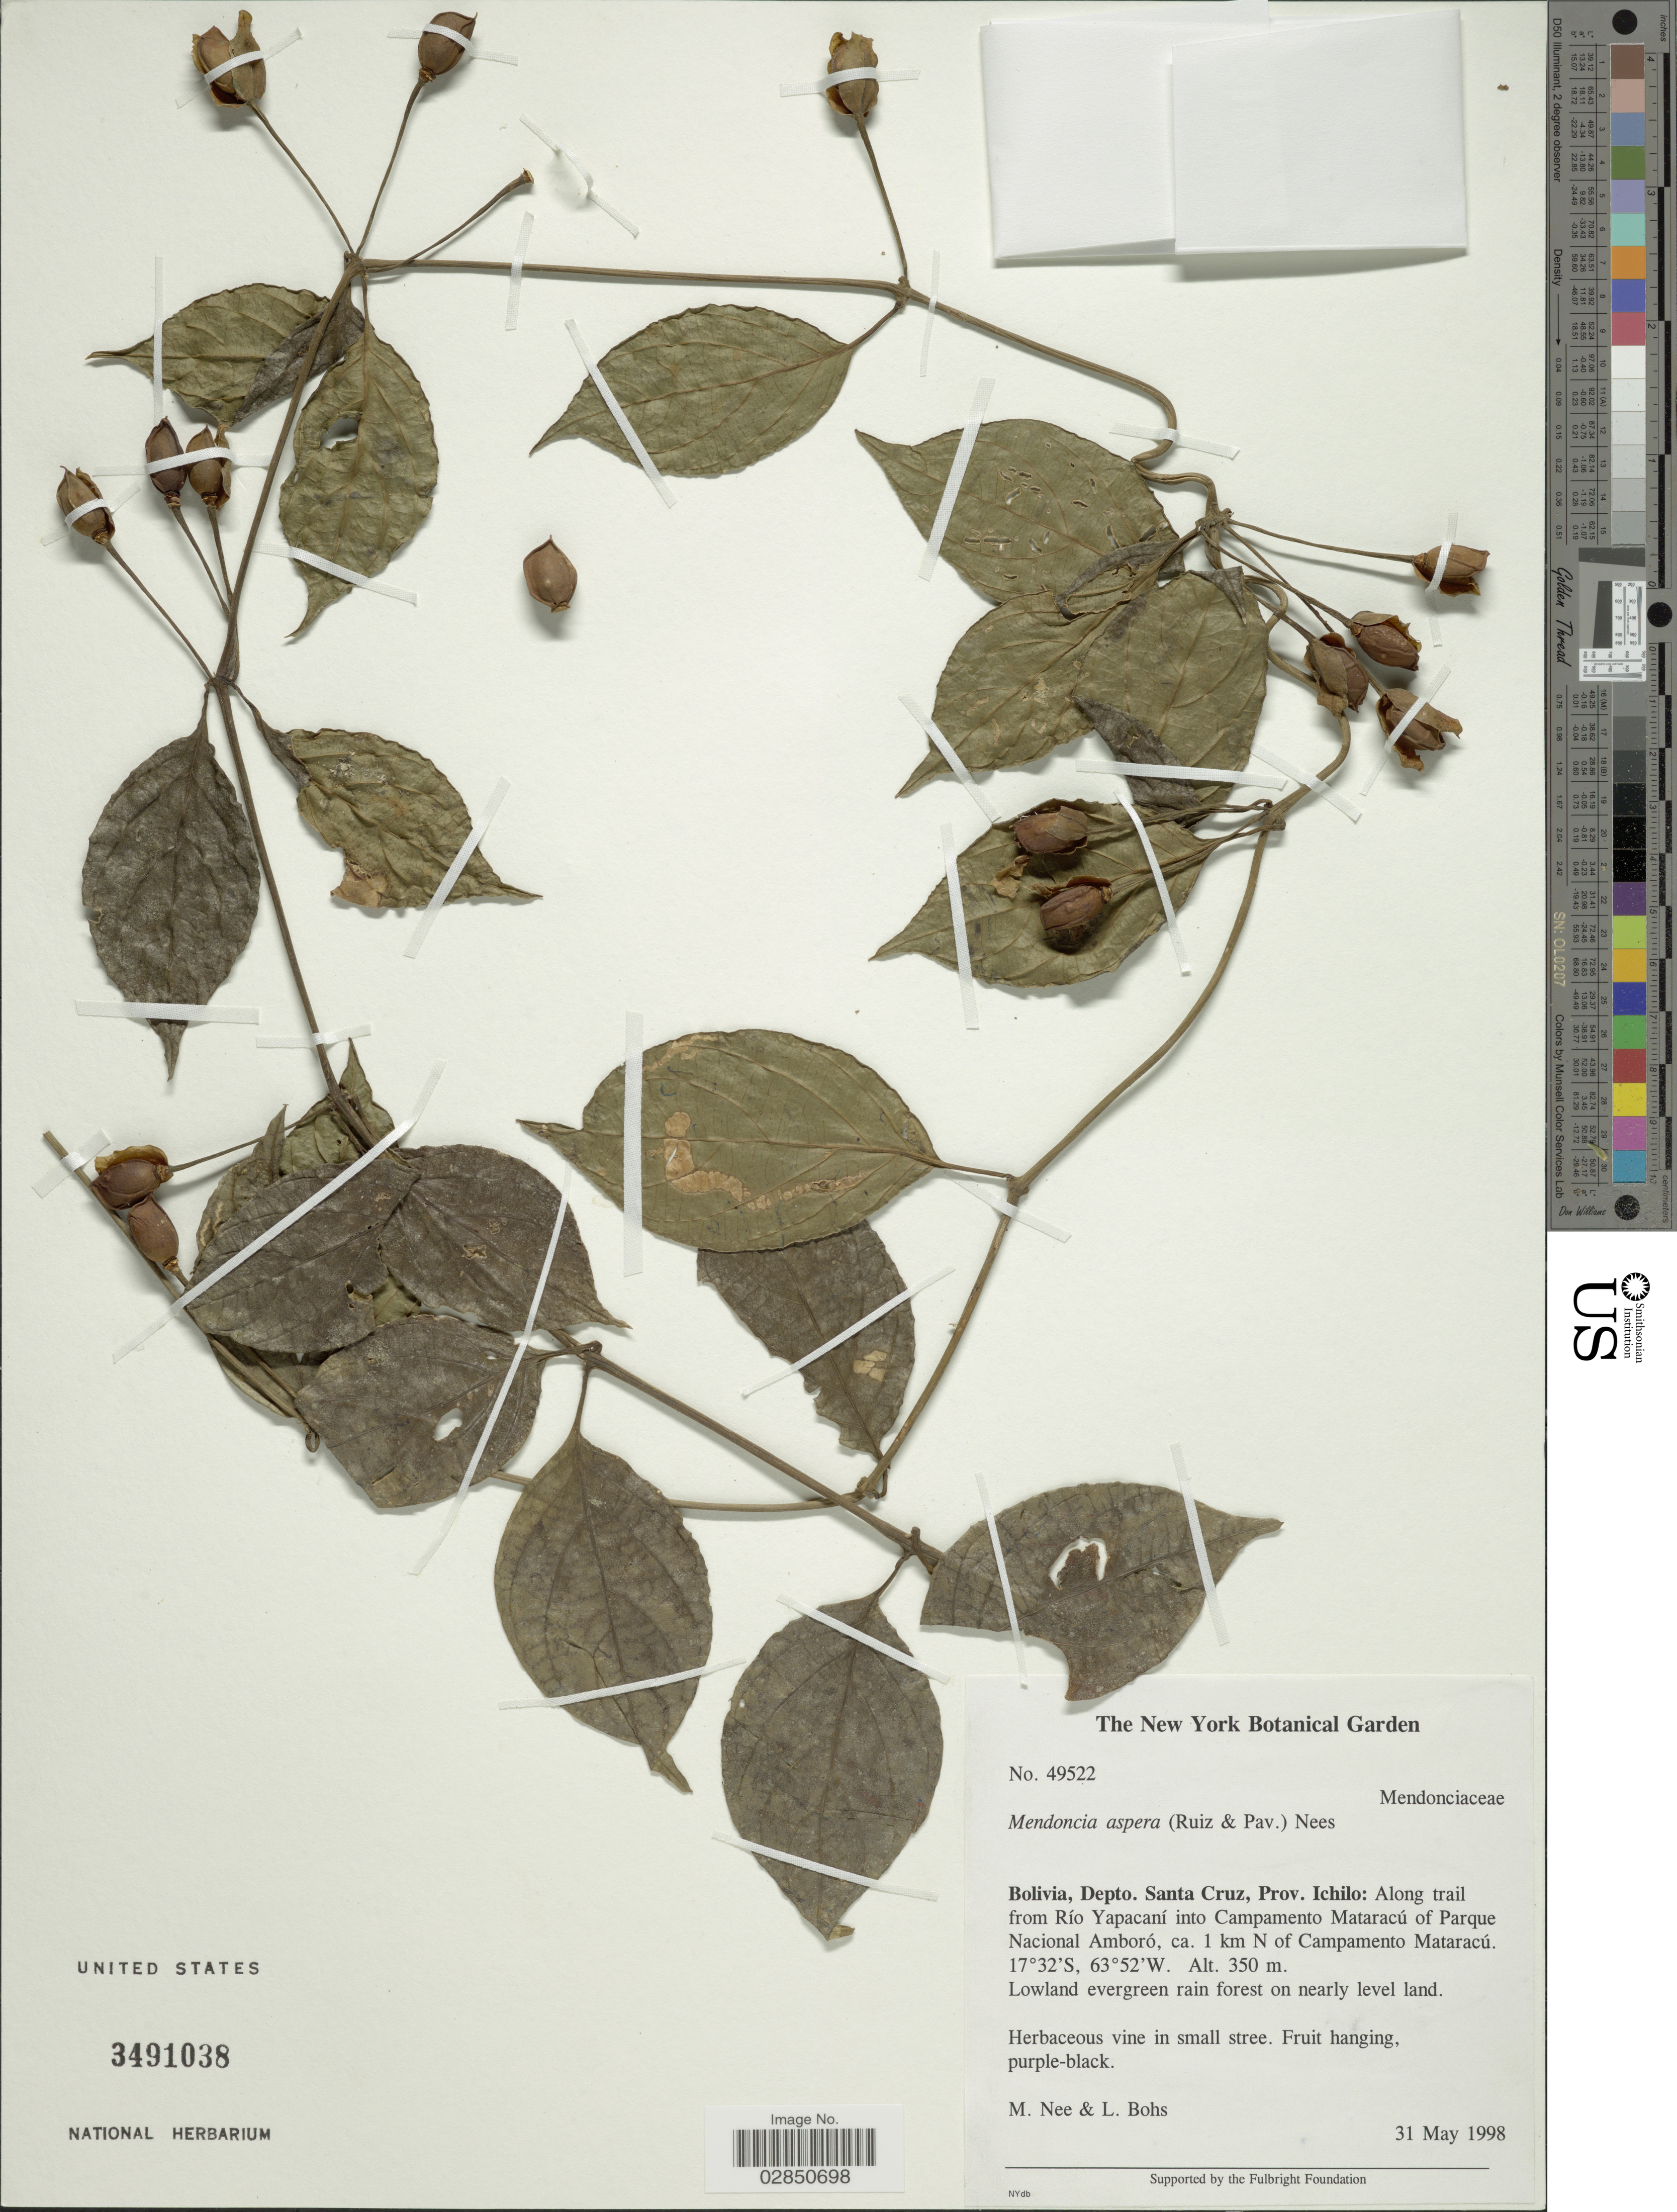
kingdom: Plantae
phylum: Tracheophyta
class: Magnoliopsida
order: Lamiales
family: Acanthaceae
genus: Mendoncia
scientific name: Mendoncia aspera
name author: (Ruiz & Pav.) Nees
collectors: M. Nee & L. A. Bohs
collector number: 49522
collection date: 1998-05-31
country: Bolivia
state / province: Santa Cruz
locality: Depto. Santa Cruz, Prov. Ichilo: Along trail from Río Yapacaní into Campamento Mataracú of Parque Nacional Amboró, ca. 1 km N of Campamento Mataracú.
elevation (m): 350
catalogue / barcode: US 3491038